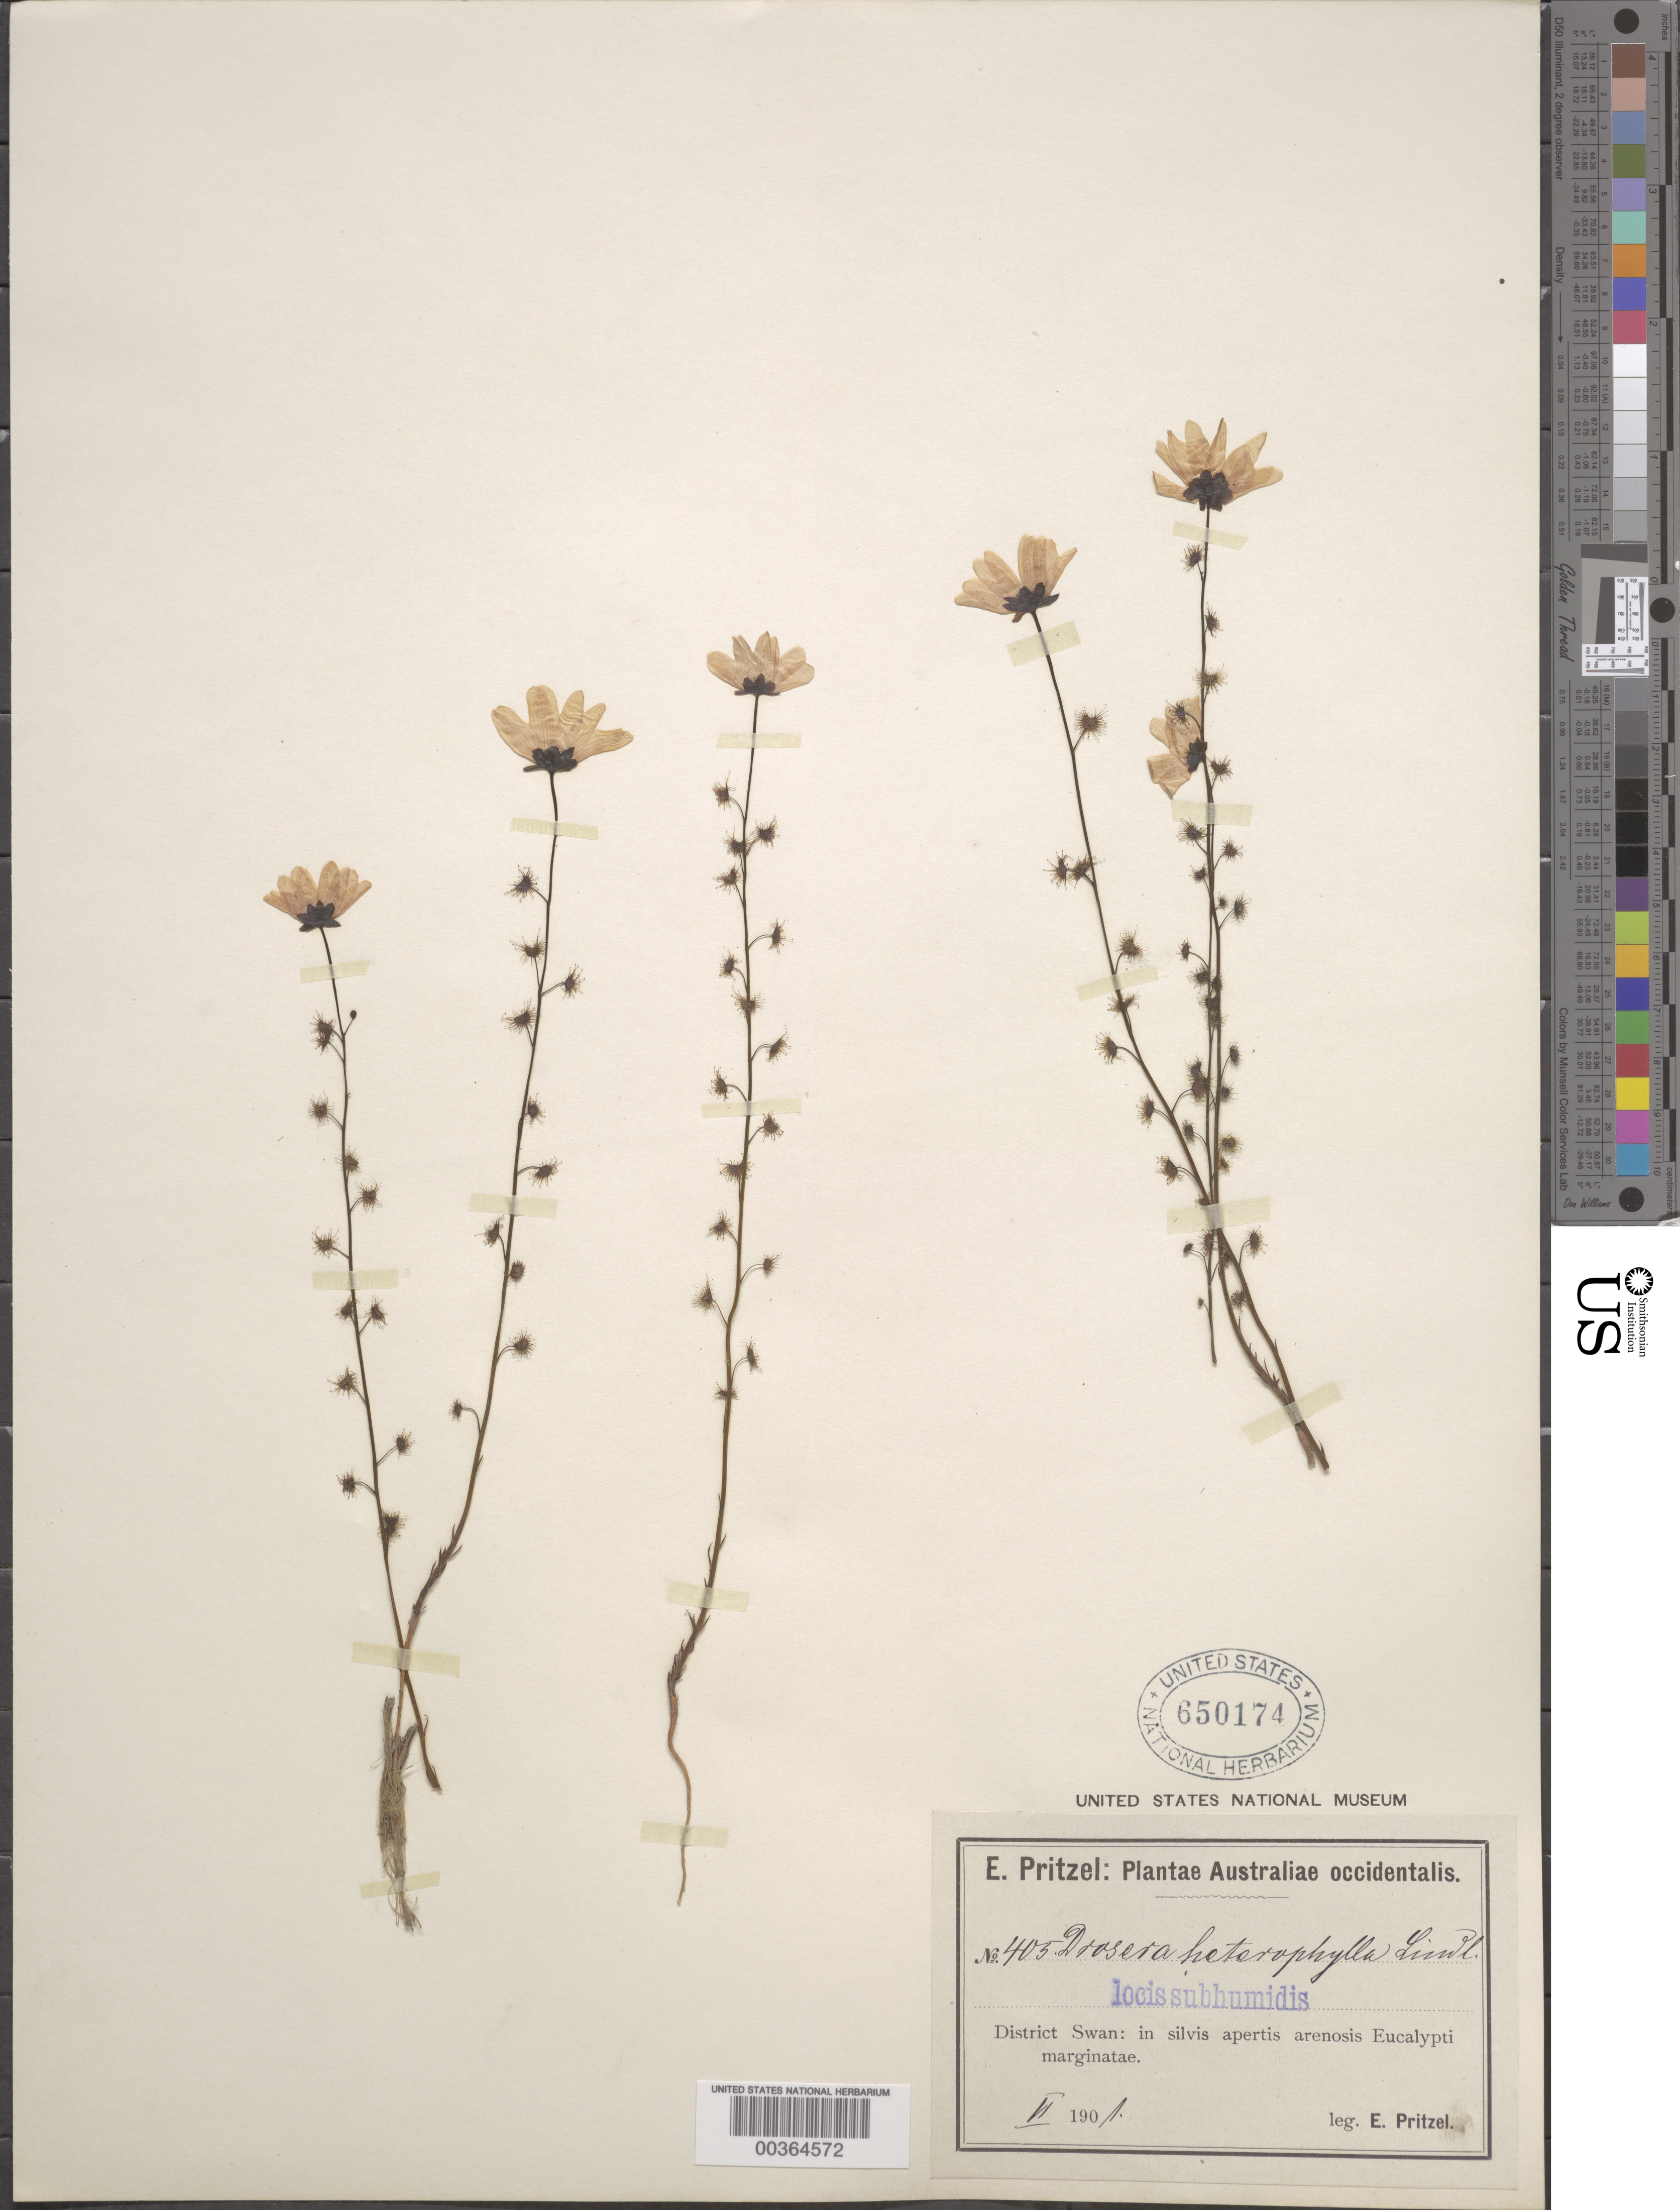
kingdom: Plantae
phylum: Tracheophyta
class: Magnoliopsida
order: Caryophyllales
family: Droseraceae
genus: Drosera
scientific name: Drosera heterophylla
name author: Lindl.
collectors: E. G. Pritzel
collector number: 405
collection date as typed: Jun 1901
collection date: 1901-06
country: Australia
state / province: Western Australia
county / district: Swan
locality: Swan district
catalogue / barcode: US 650174